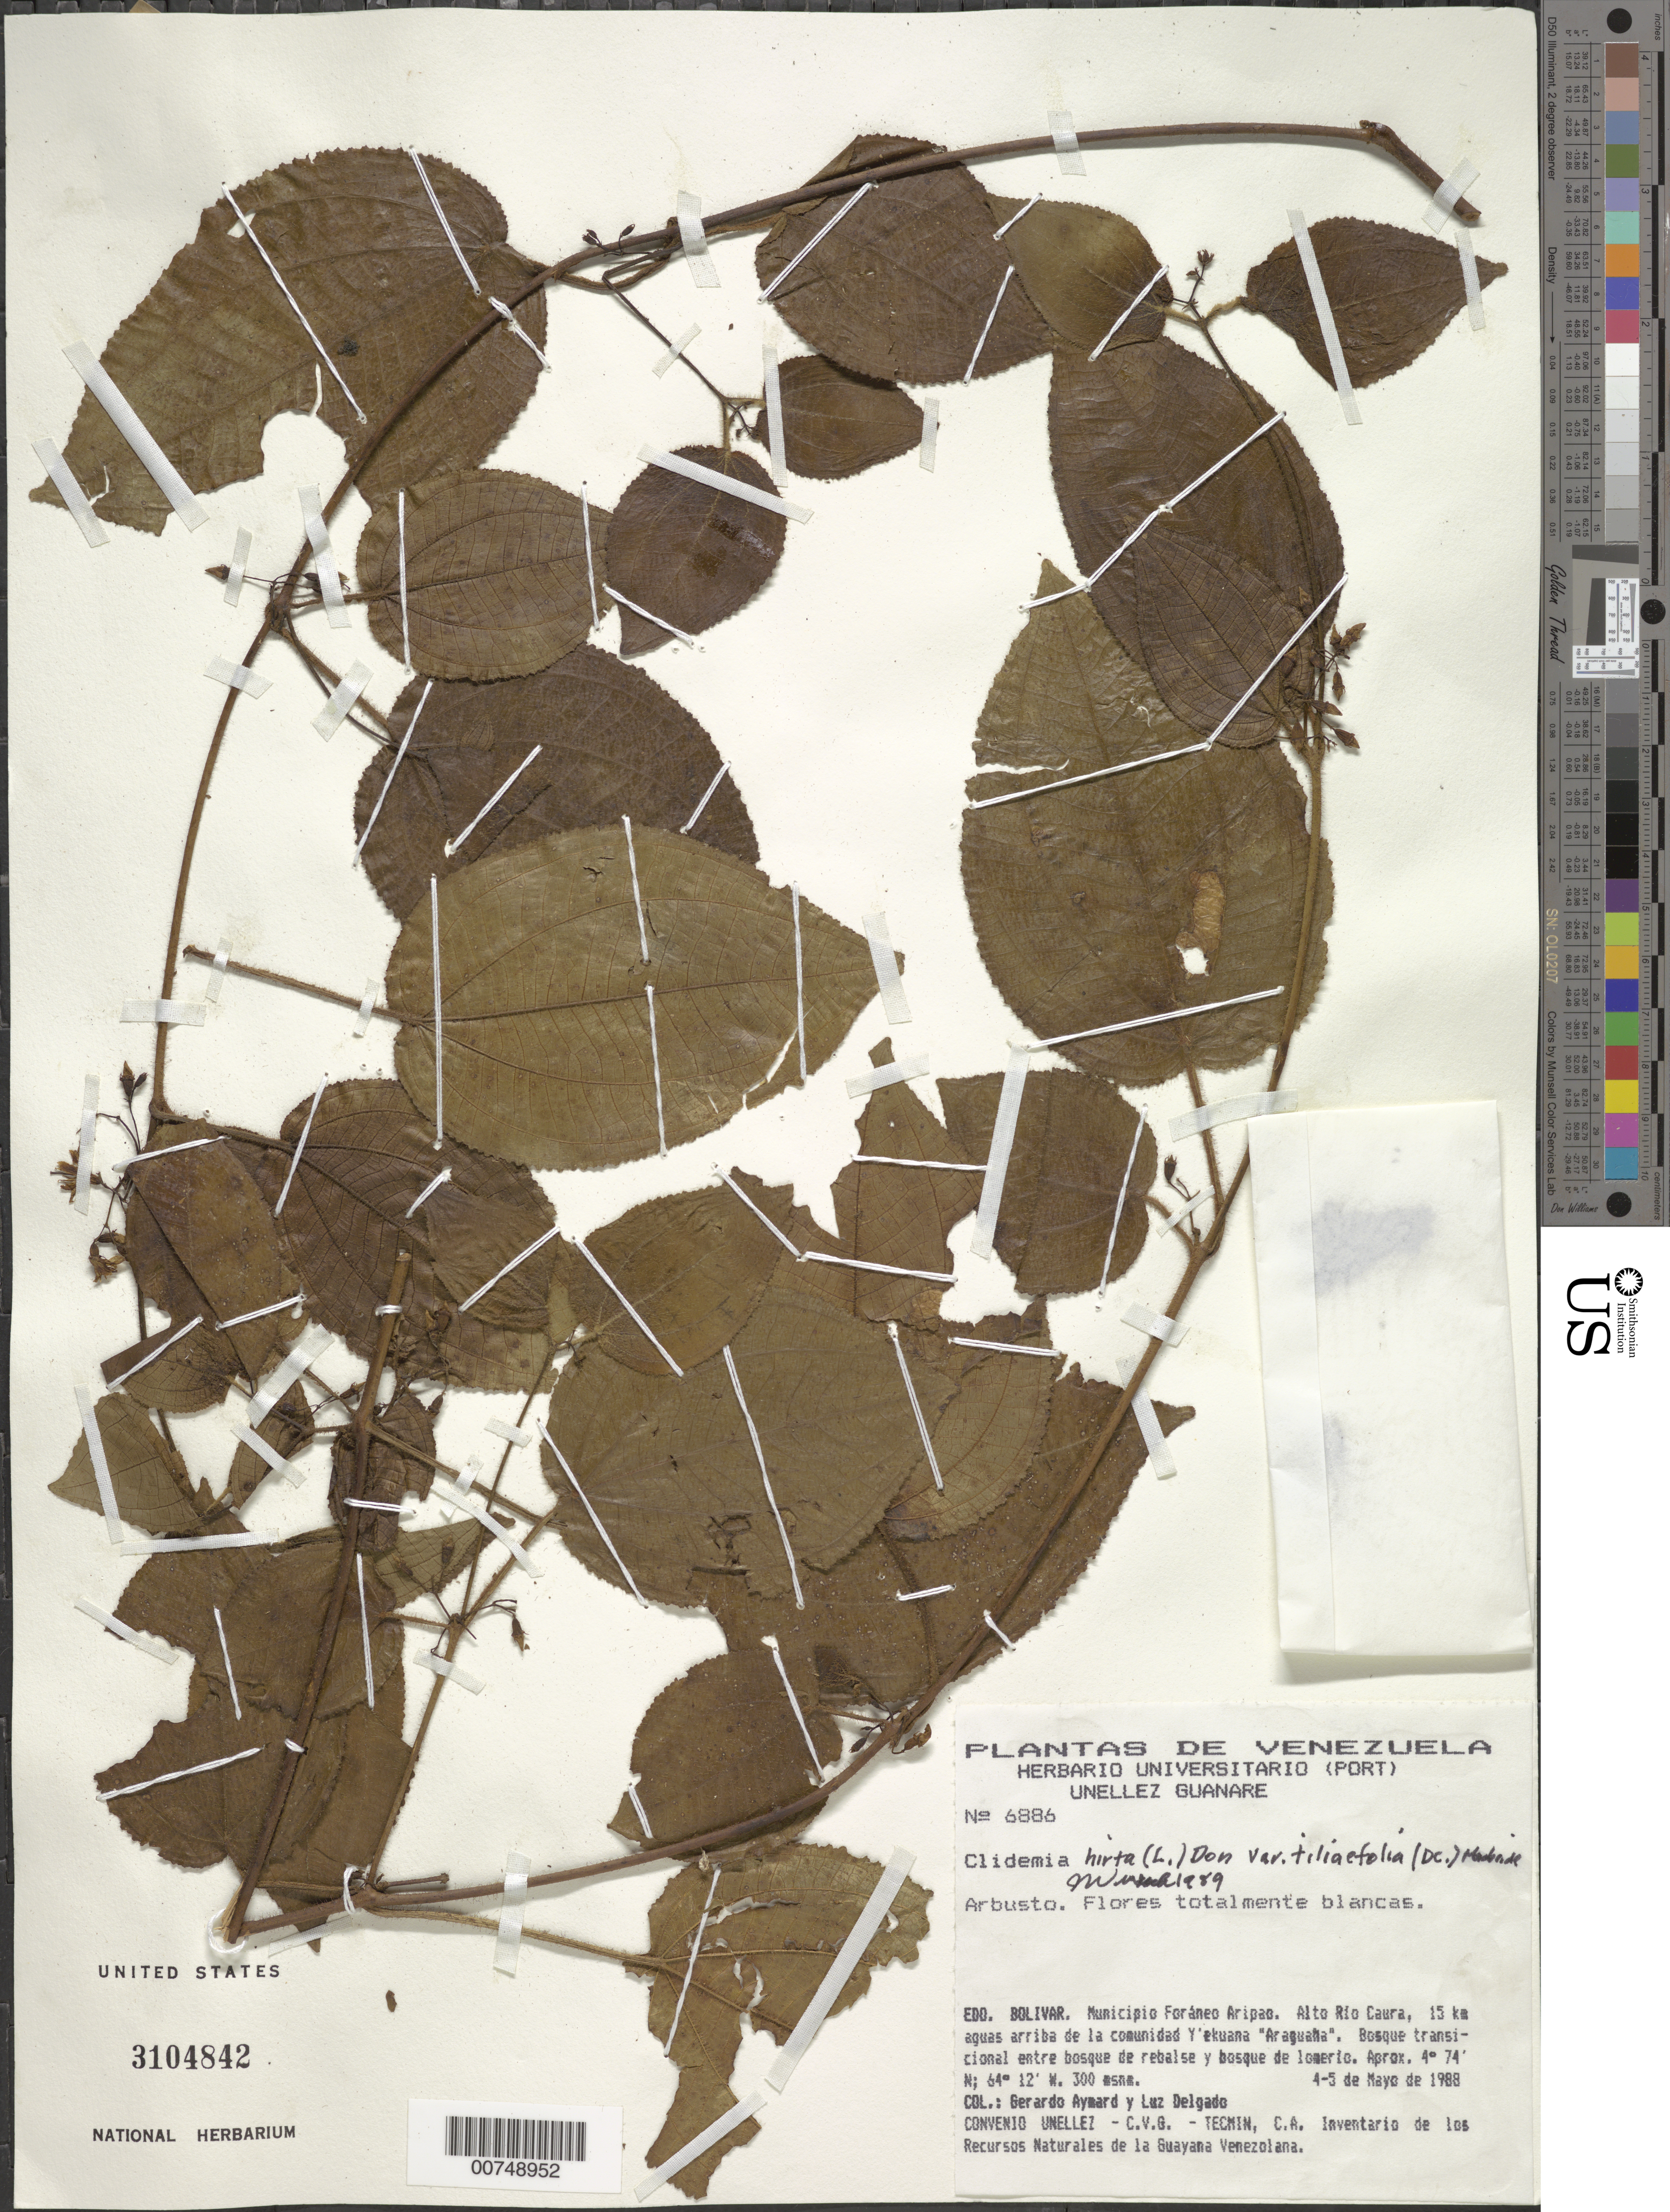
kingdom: Plantae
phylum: Tracheophyta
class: Magnoliopsida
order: Myrtales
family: Melastomataceae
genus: Clidemia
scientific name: Clidemia hirta var. tiliifolia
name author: (DC.) J.F. Macbr.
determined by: Wurdack, John J., (US), US (UNITED STATES)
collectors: G. A. Aymard & L. Delgado V.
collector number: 6886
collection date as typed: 4-May-88 to 5-May-88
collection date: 1988-05-04/1988-05-05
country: Venezuela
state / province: Bolívar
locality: Mun. Foraneo Aripao, Alto Río Caura, a 15 km aguas arriba de la comunidad Y'ekuana "Araguana"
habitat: Bosque transicional entre bosque de rebalse y bosque de lomerio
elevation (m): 300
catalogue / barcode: US 3104842